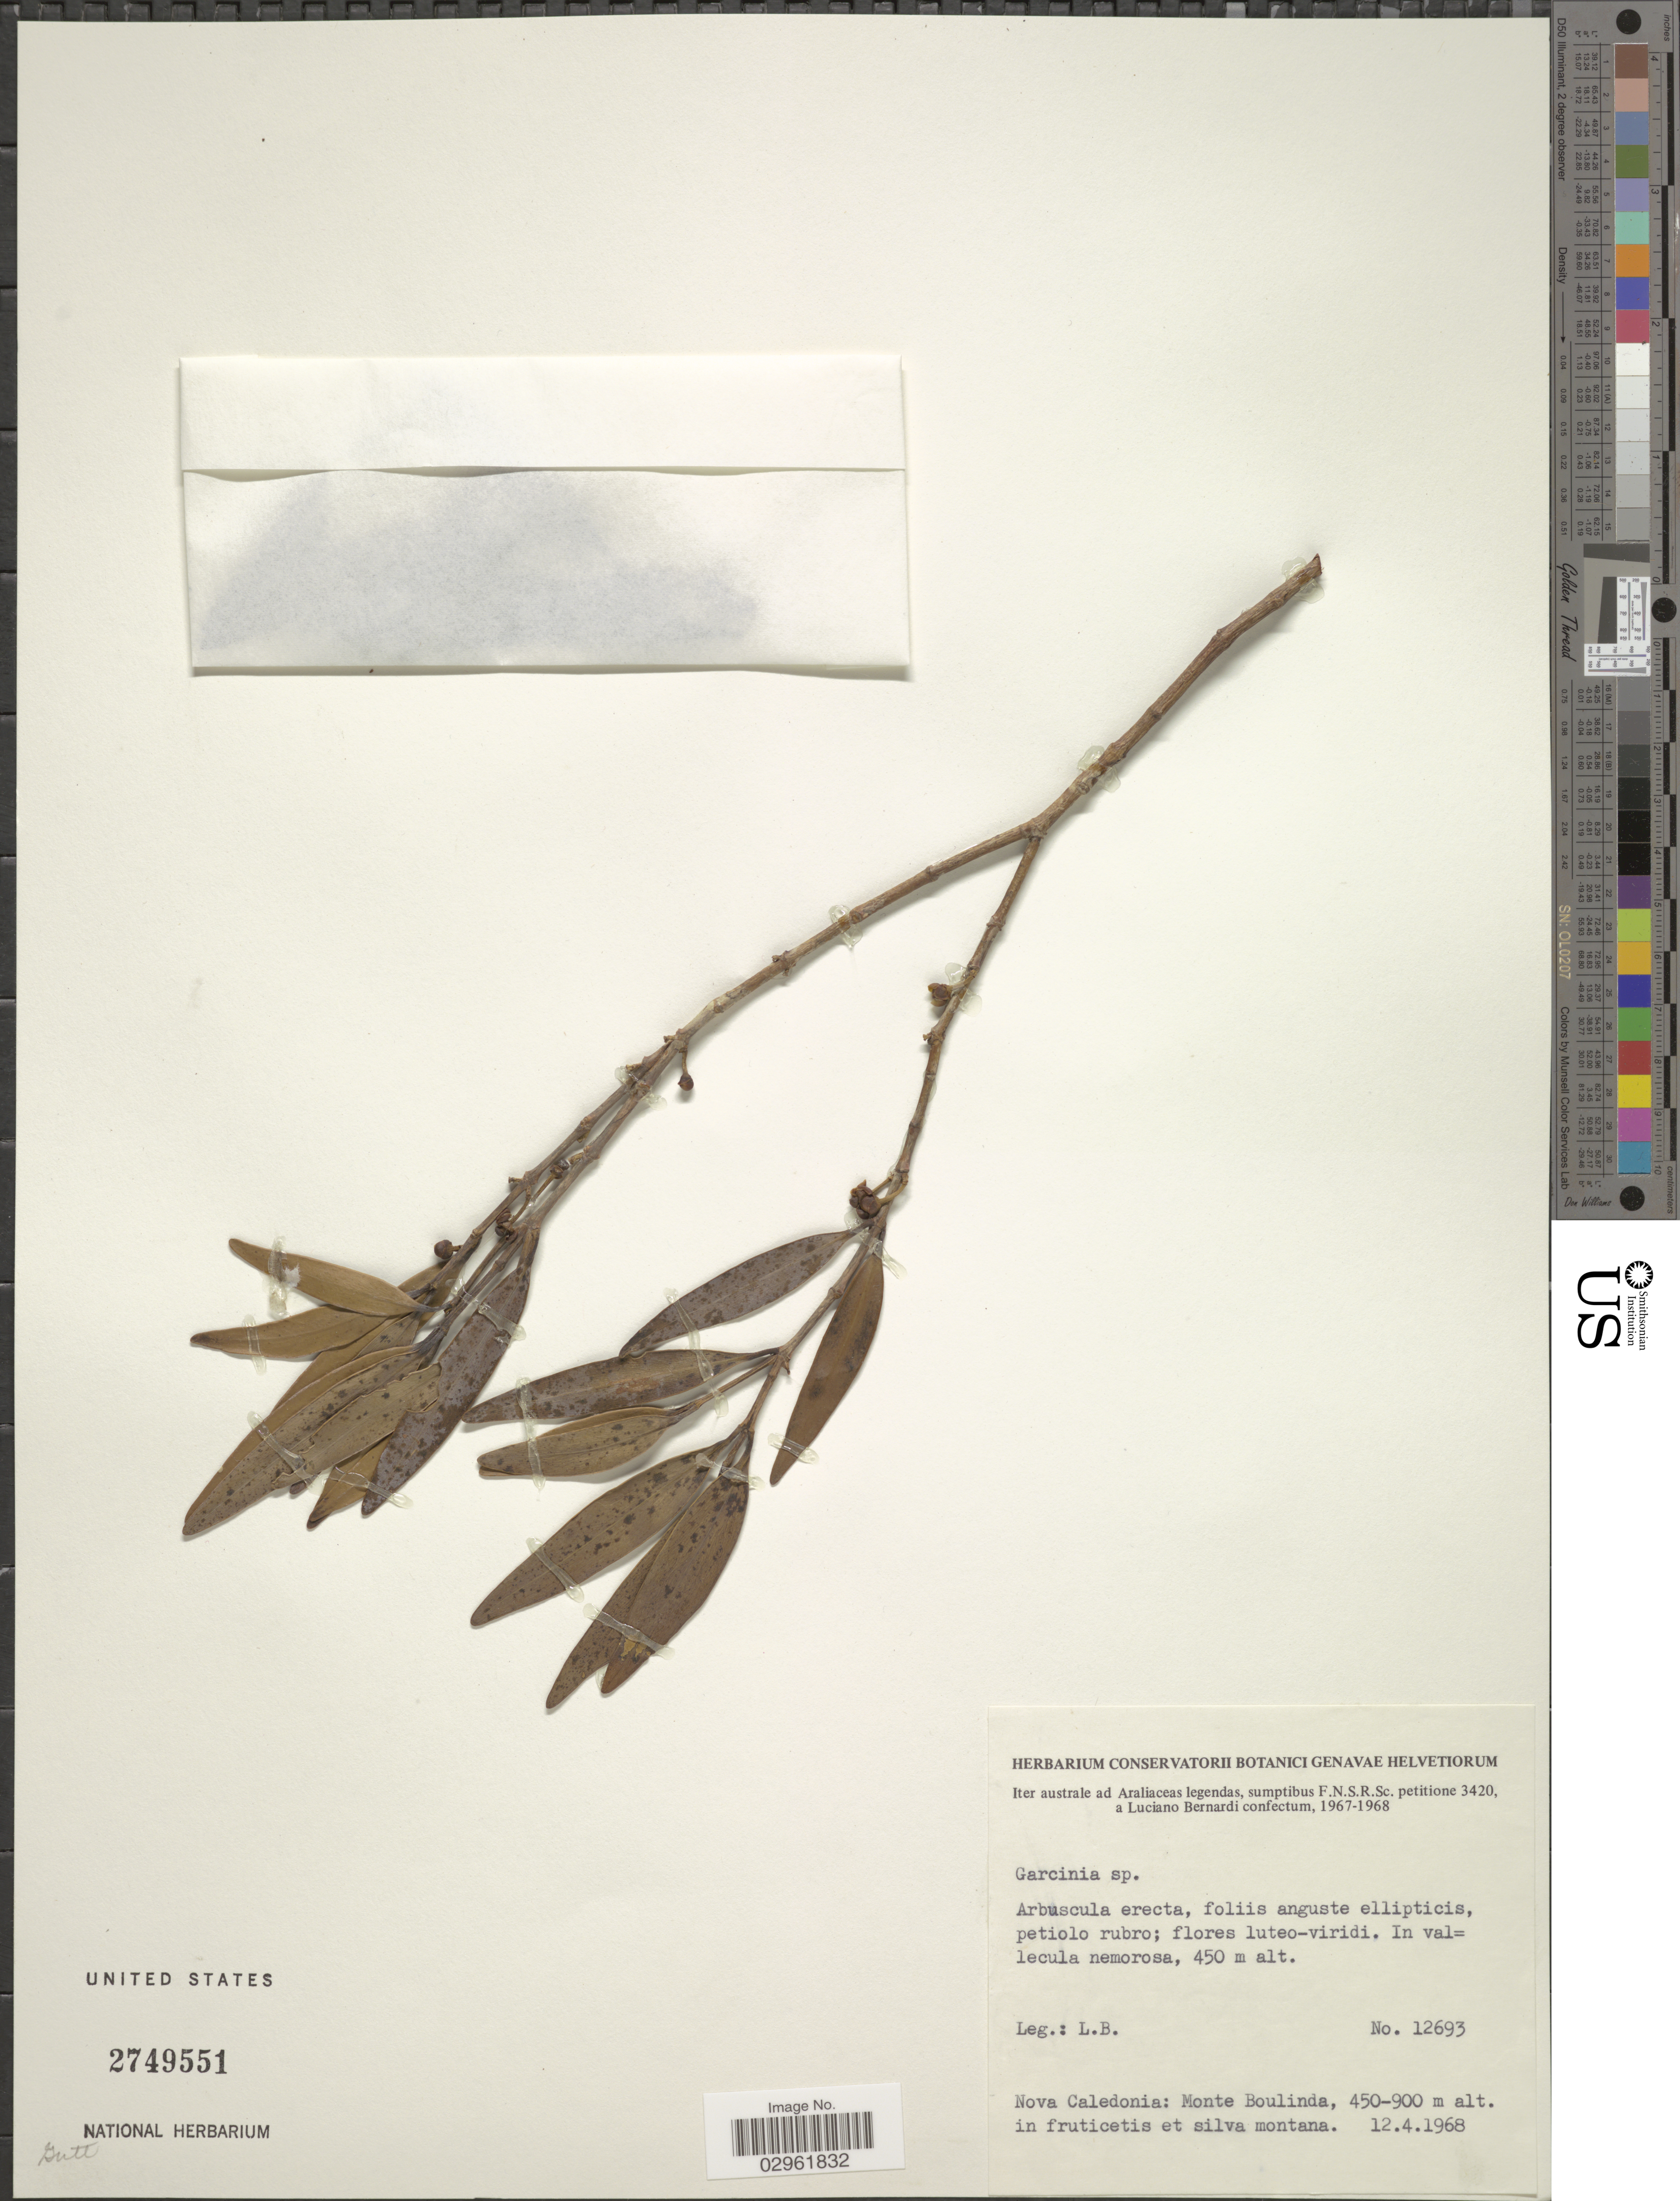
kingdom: Plantae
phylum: Tracheophyta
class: Magnoliopsida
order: Malpighiales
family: Clusiaceae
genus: Garcinia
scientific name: Garcinia sp.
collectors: L. Bernardi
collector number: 12693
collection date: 1968-04-12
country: New Caledonia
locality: Nova Caledonia: Monte Boulinda.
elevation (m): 450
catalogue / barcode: US 2749551